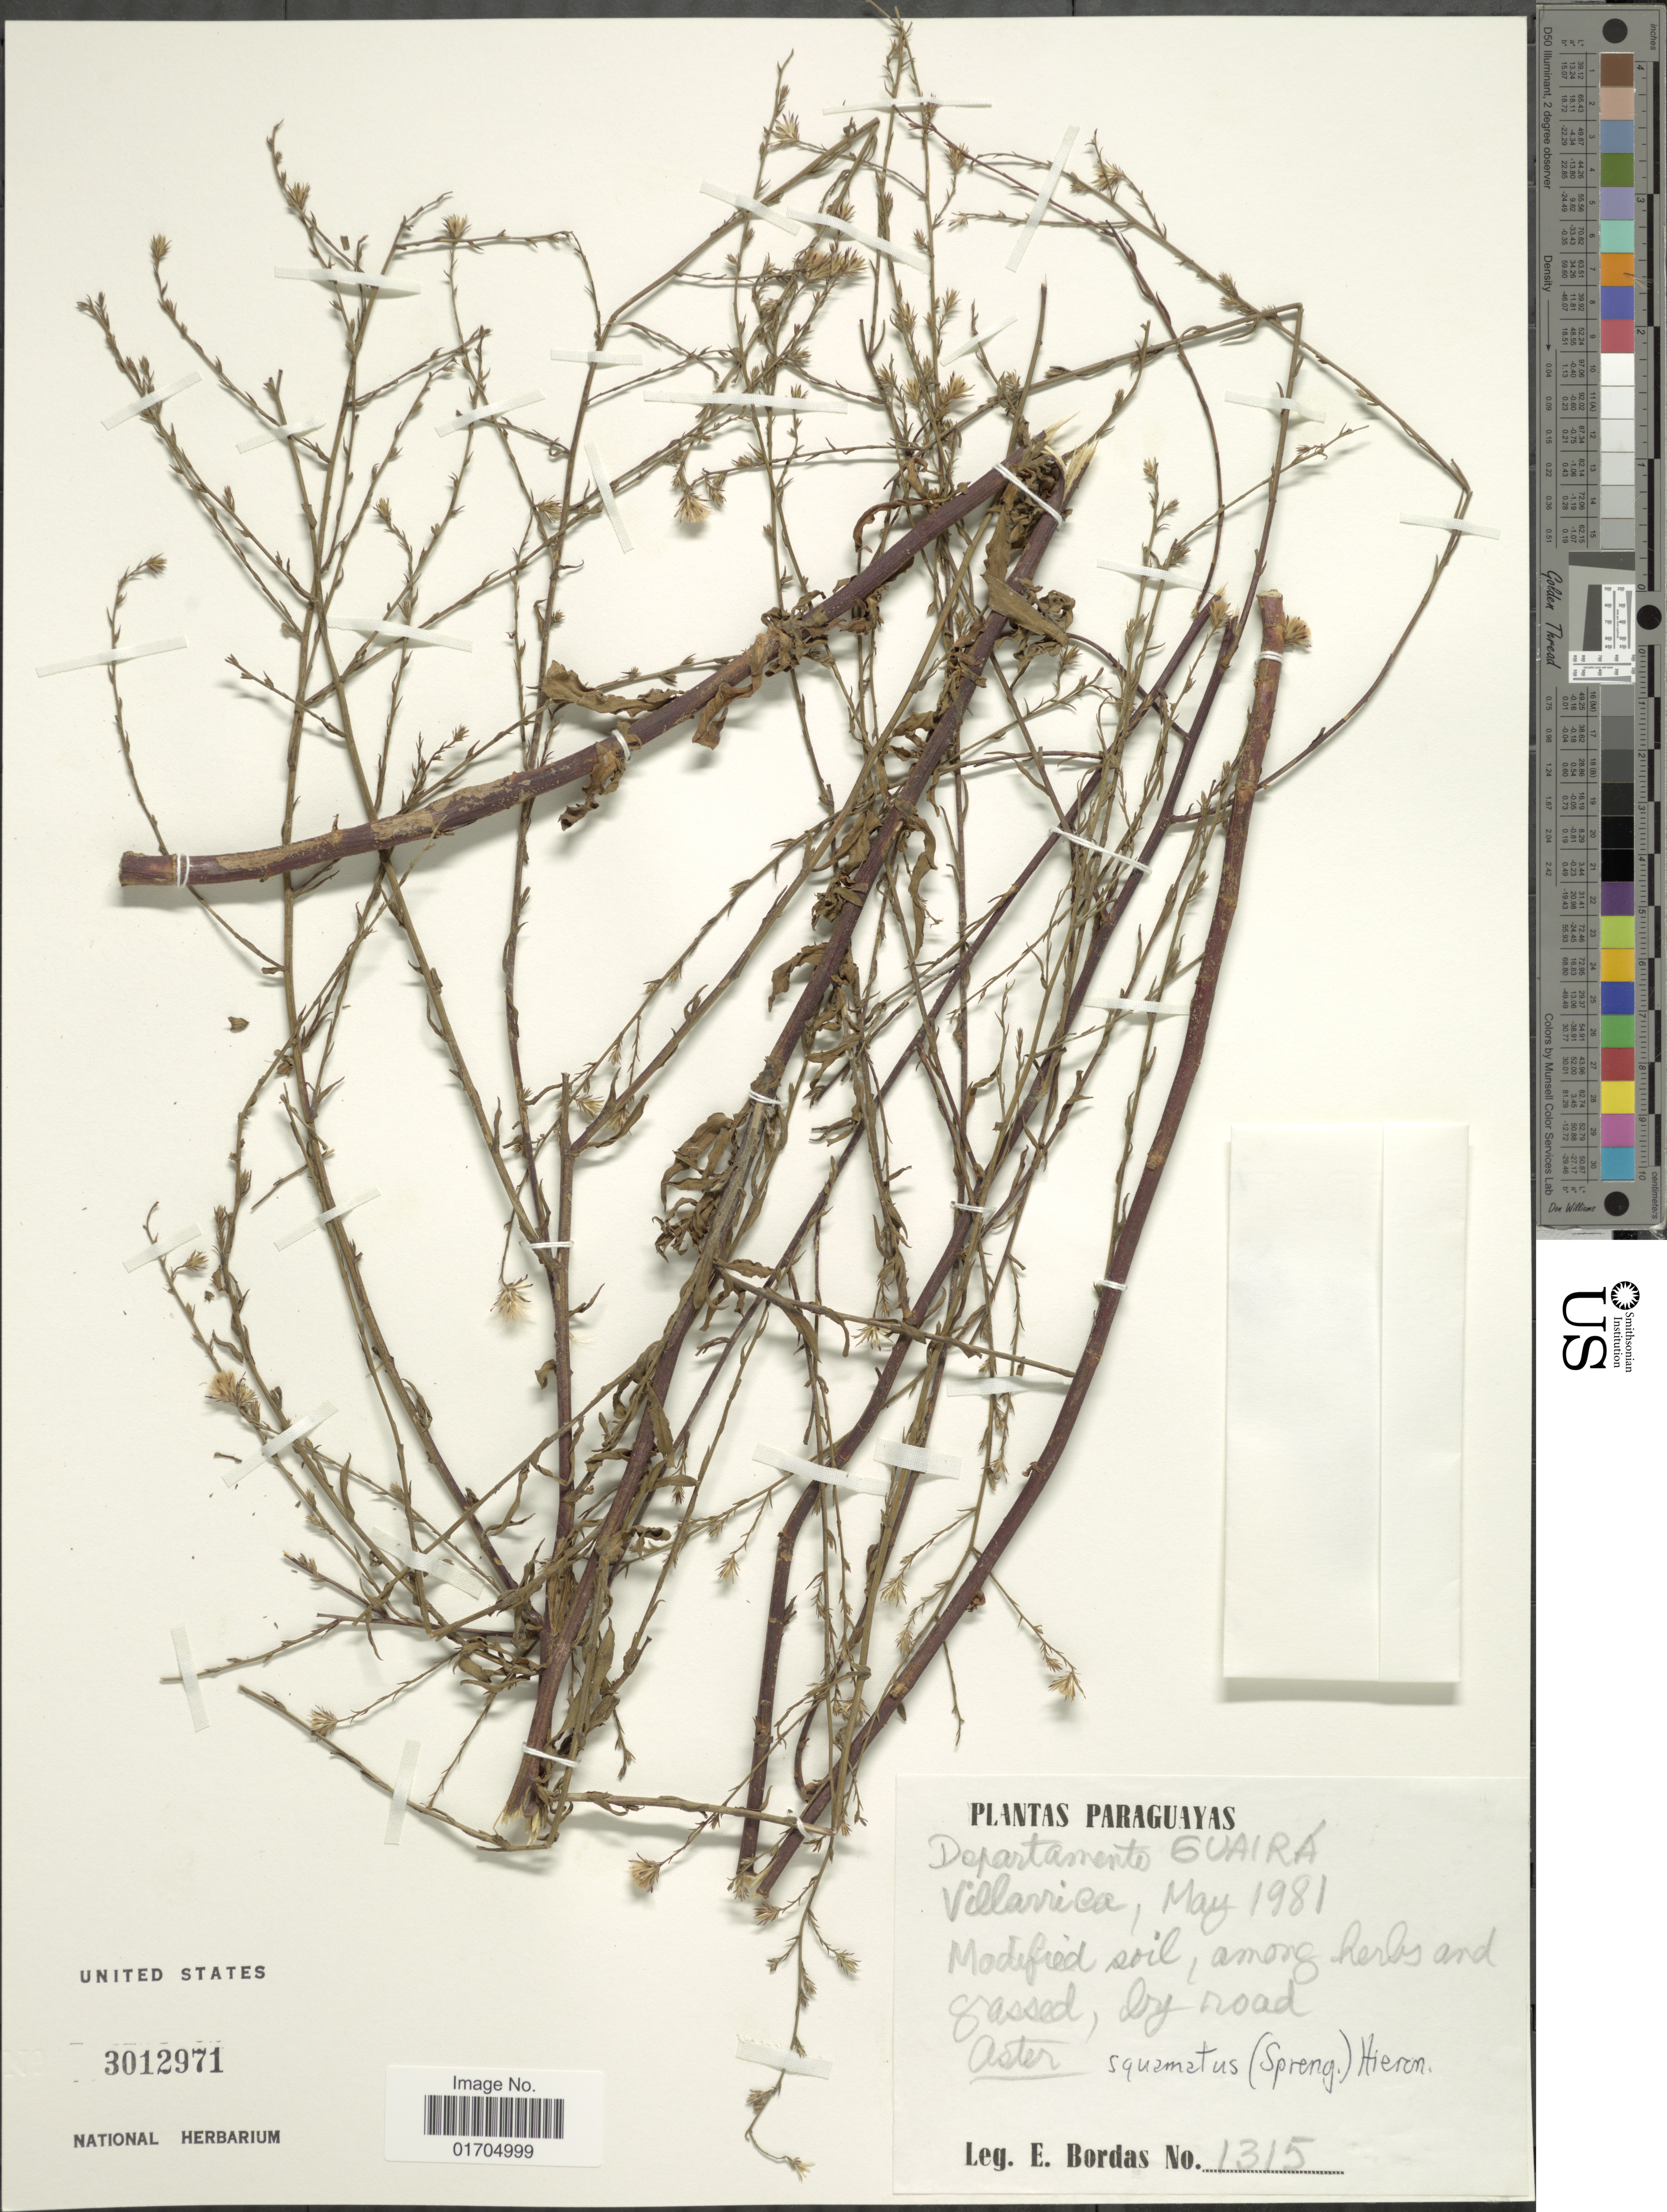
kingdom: Plantae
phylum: Tracheophyta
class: Magnoliopsida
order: Asterales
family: Asteraceae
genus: Symphyotrichum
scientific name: Symphyotrichum squamatum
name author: (Spreng.) G.L. Nesom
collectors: E. Bordas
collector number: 1315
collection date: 1981-05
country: Paraguay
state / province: Guaira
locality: Villarrica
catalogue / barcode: US 3012971